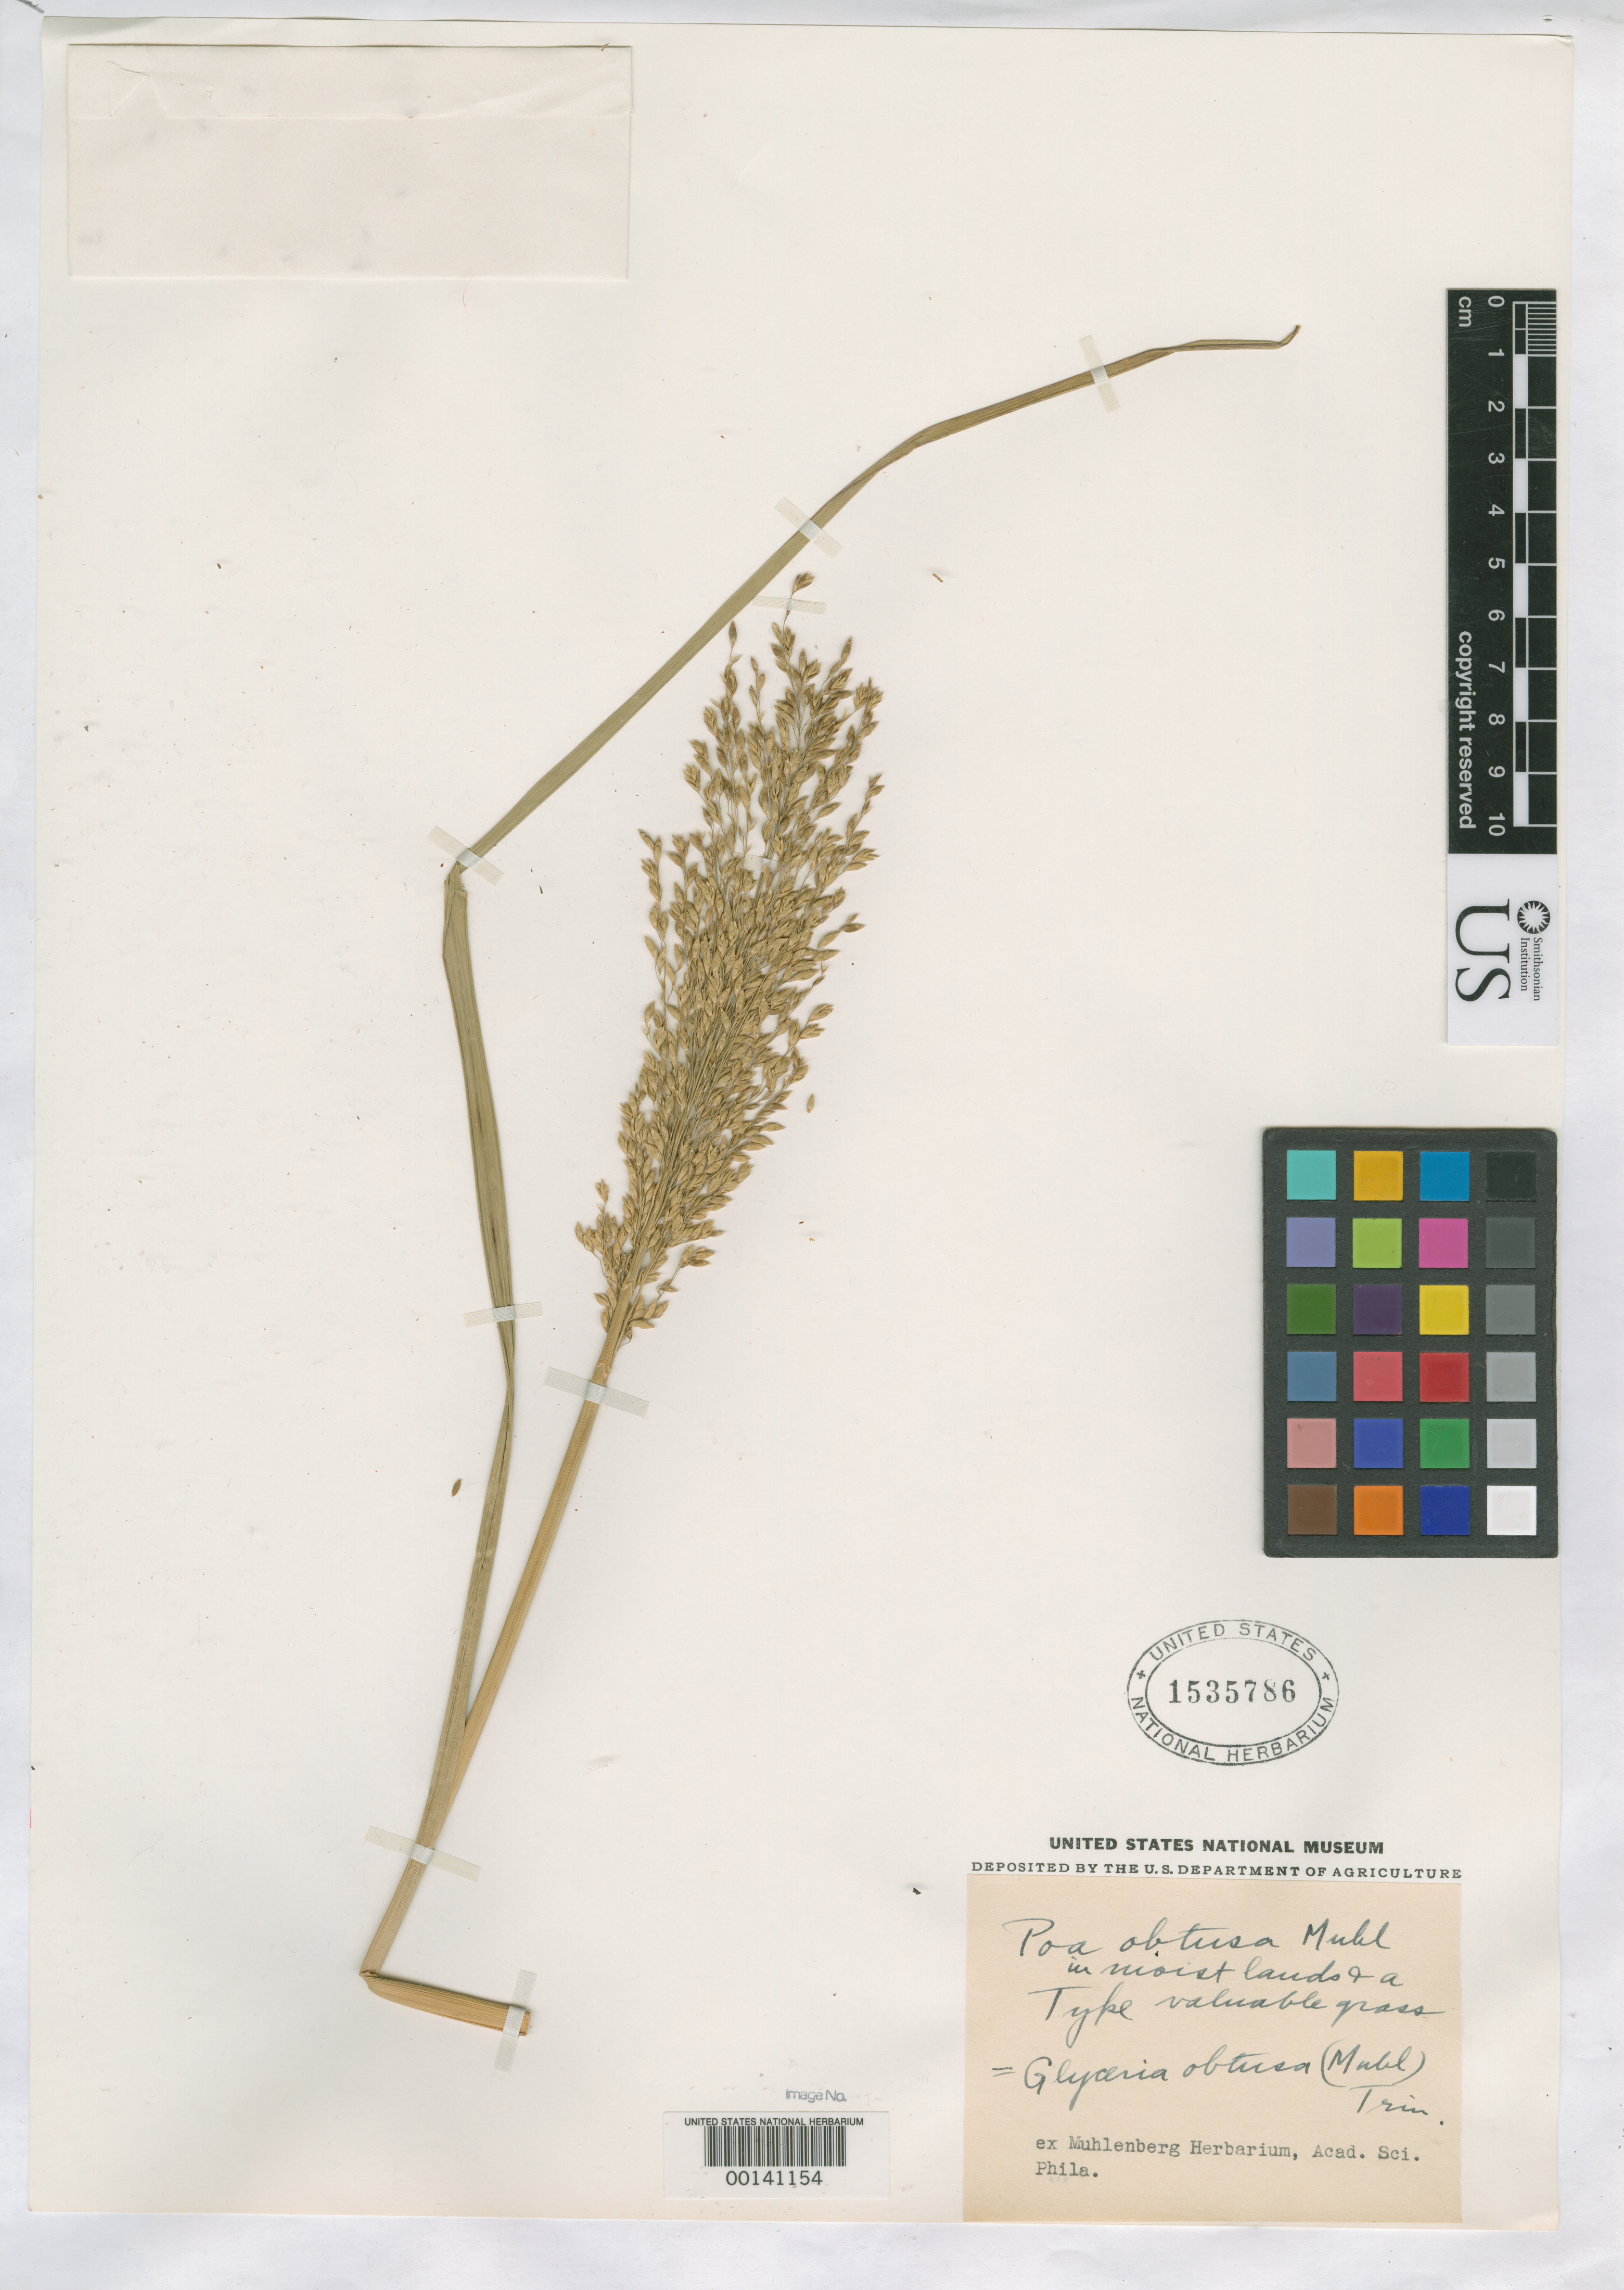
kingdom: Plantae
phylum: Tracheophyta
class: Liliopsida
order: Poales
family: Poaceae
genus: Poa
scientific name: Poa obtusa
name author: Muhl.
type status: Isotype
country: United States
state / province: New Jersey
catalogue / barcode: US 1535786